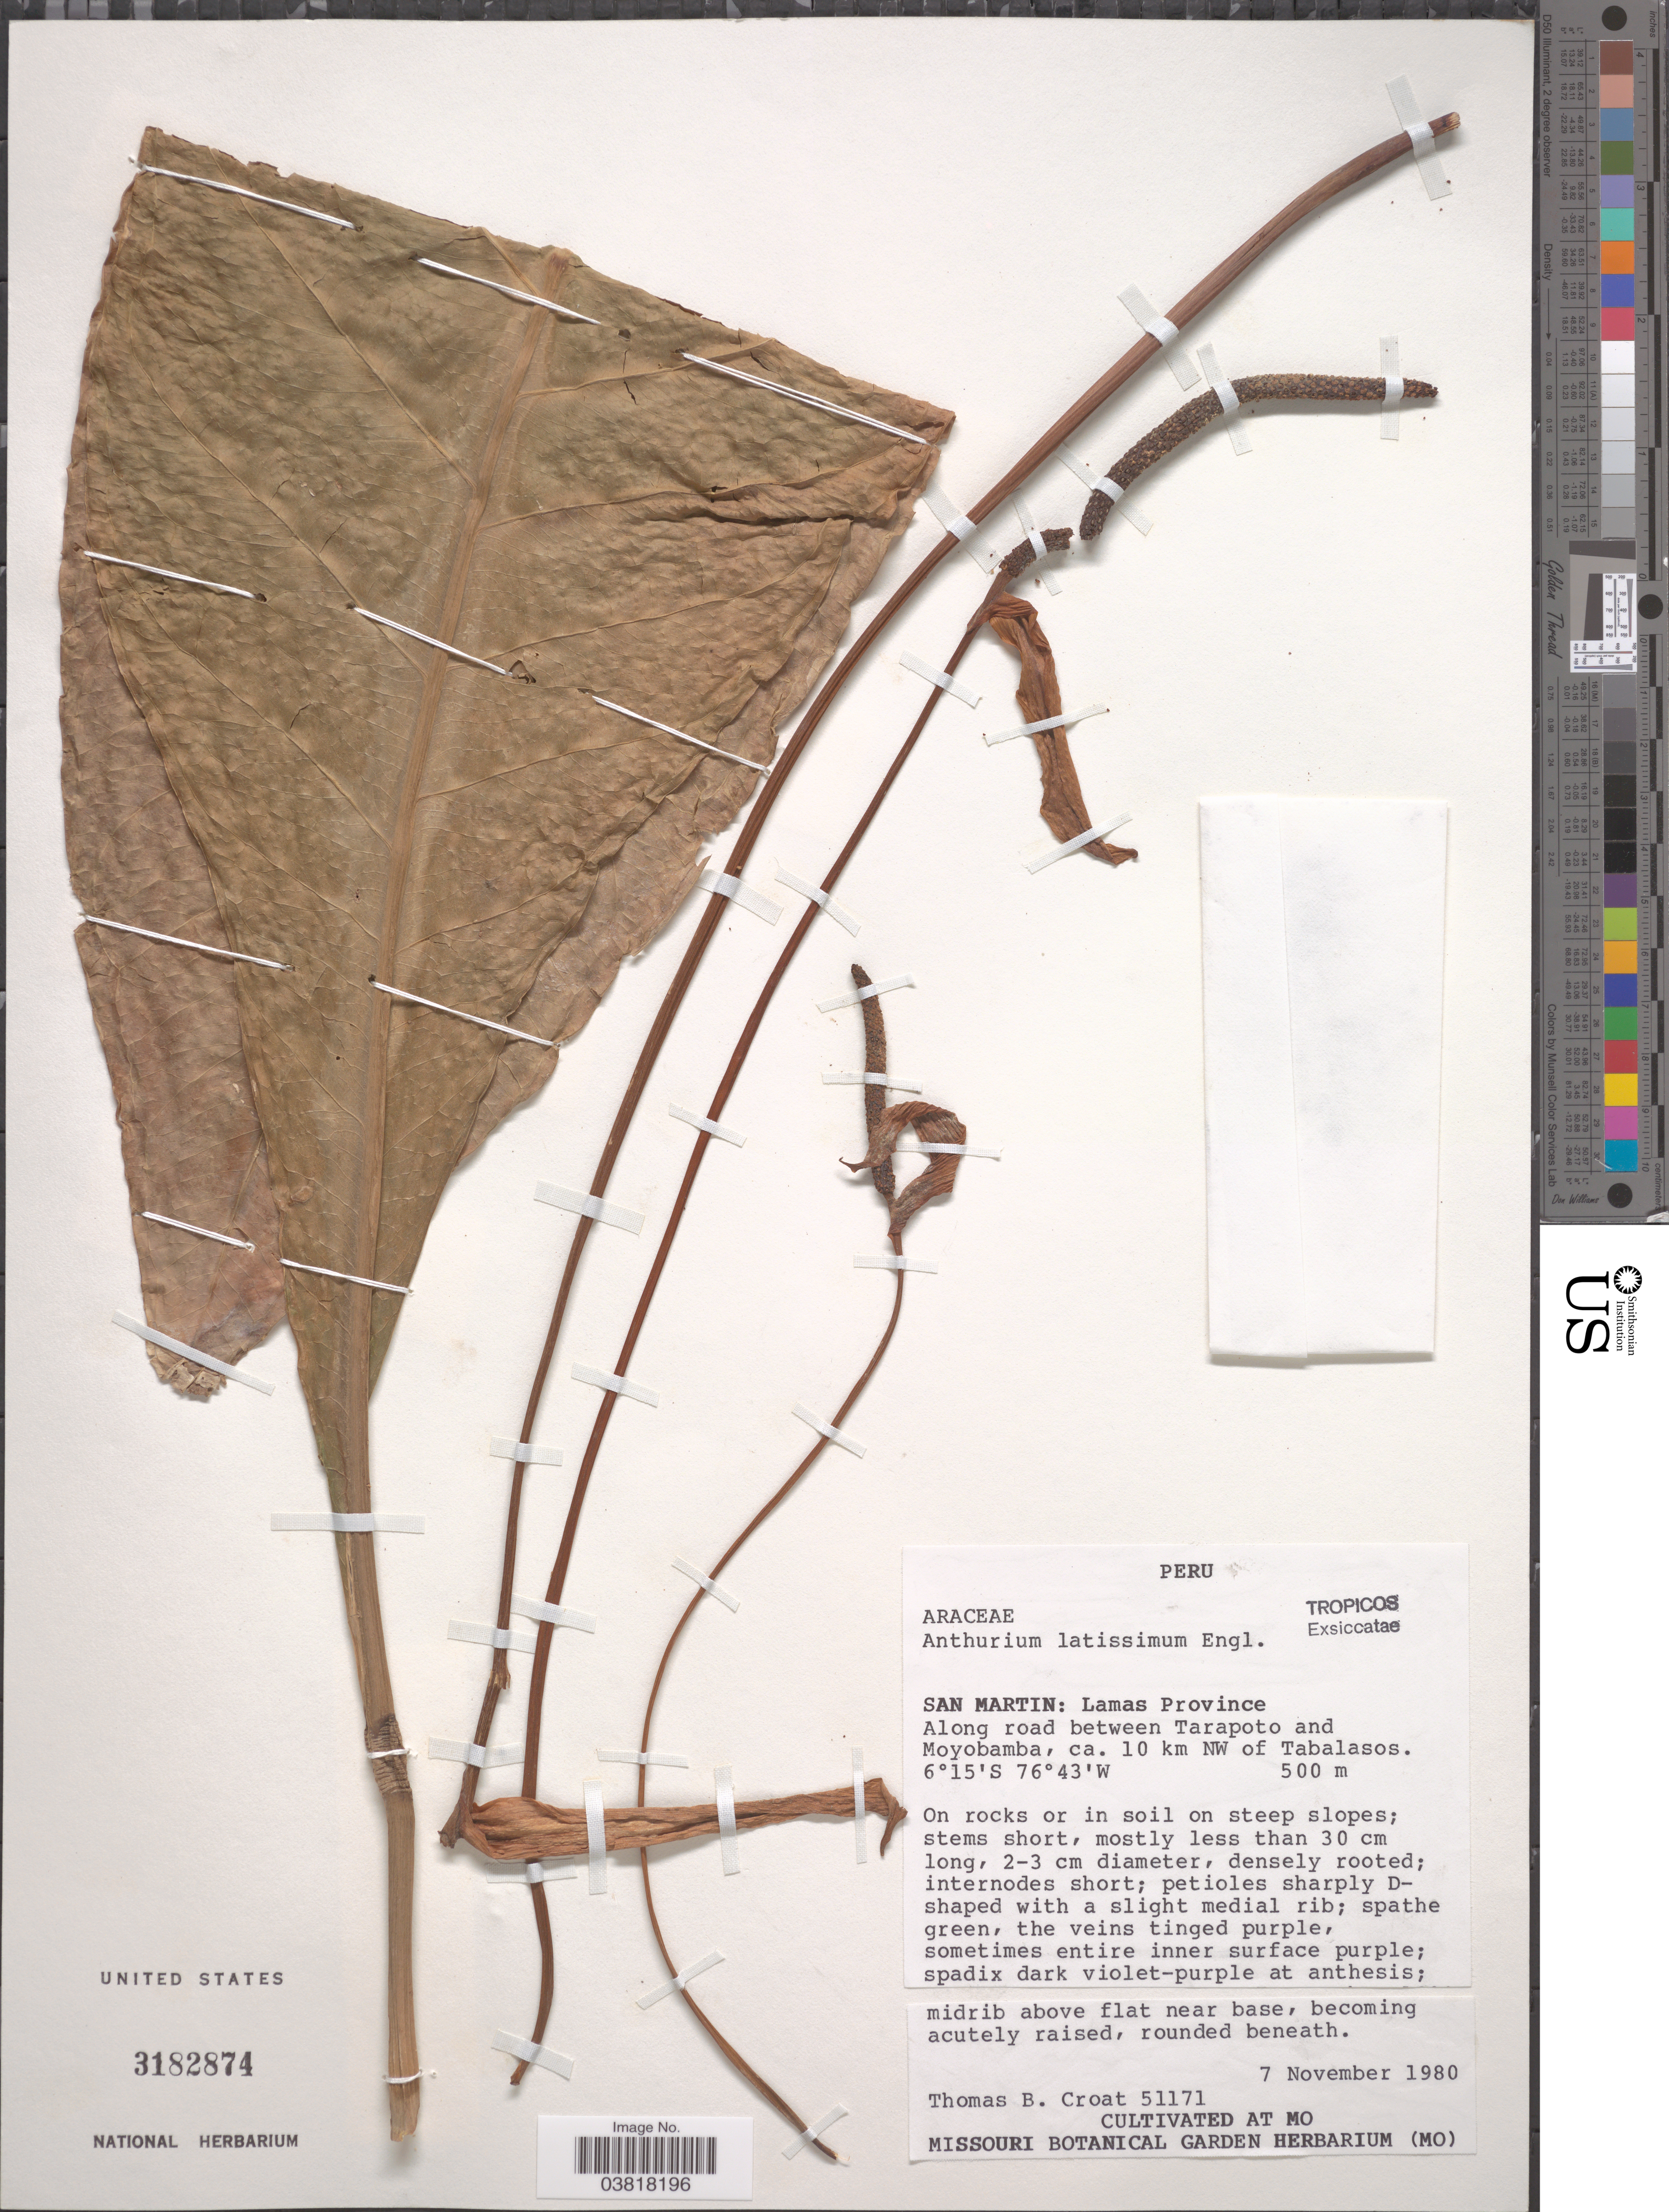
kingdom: Plantae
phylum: Tracheophyta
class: Liliopsida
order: Alismatales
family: Araceae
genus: Anthurium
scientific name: Anthurium latissimum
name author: Engl.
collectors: T. B. Croat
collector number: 51171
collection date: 1980-11-07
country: Peru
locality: Cultivated at Missouri Botanical Garden Herbarium. [unsure placement] San Martin: Lamas Province. Along road between Tarapoto and Moyobamba, ca. 10 km NW of Tabalasos.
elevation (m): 500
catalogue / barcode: US 3182874